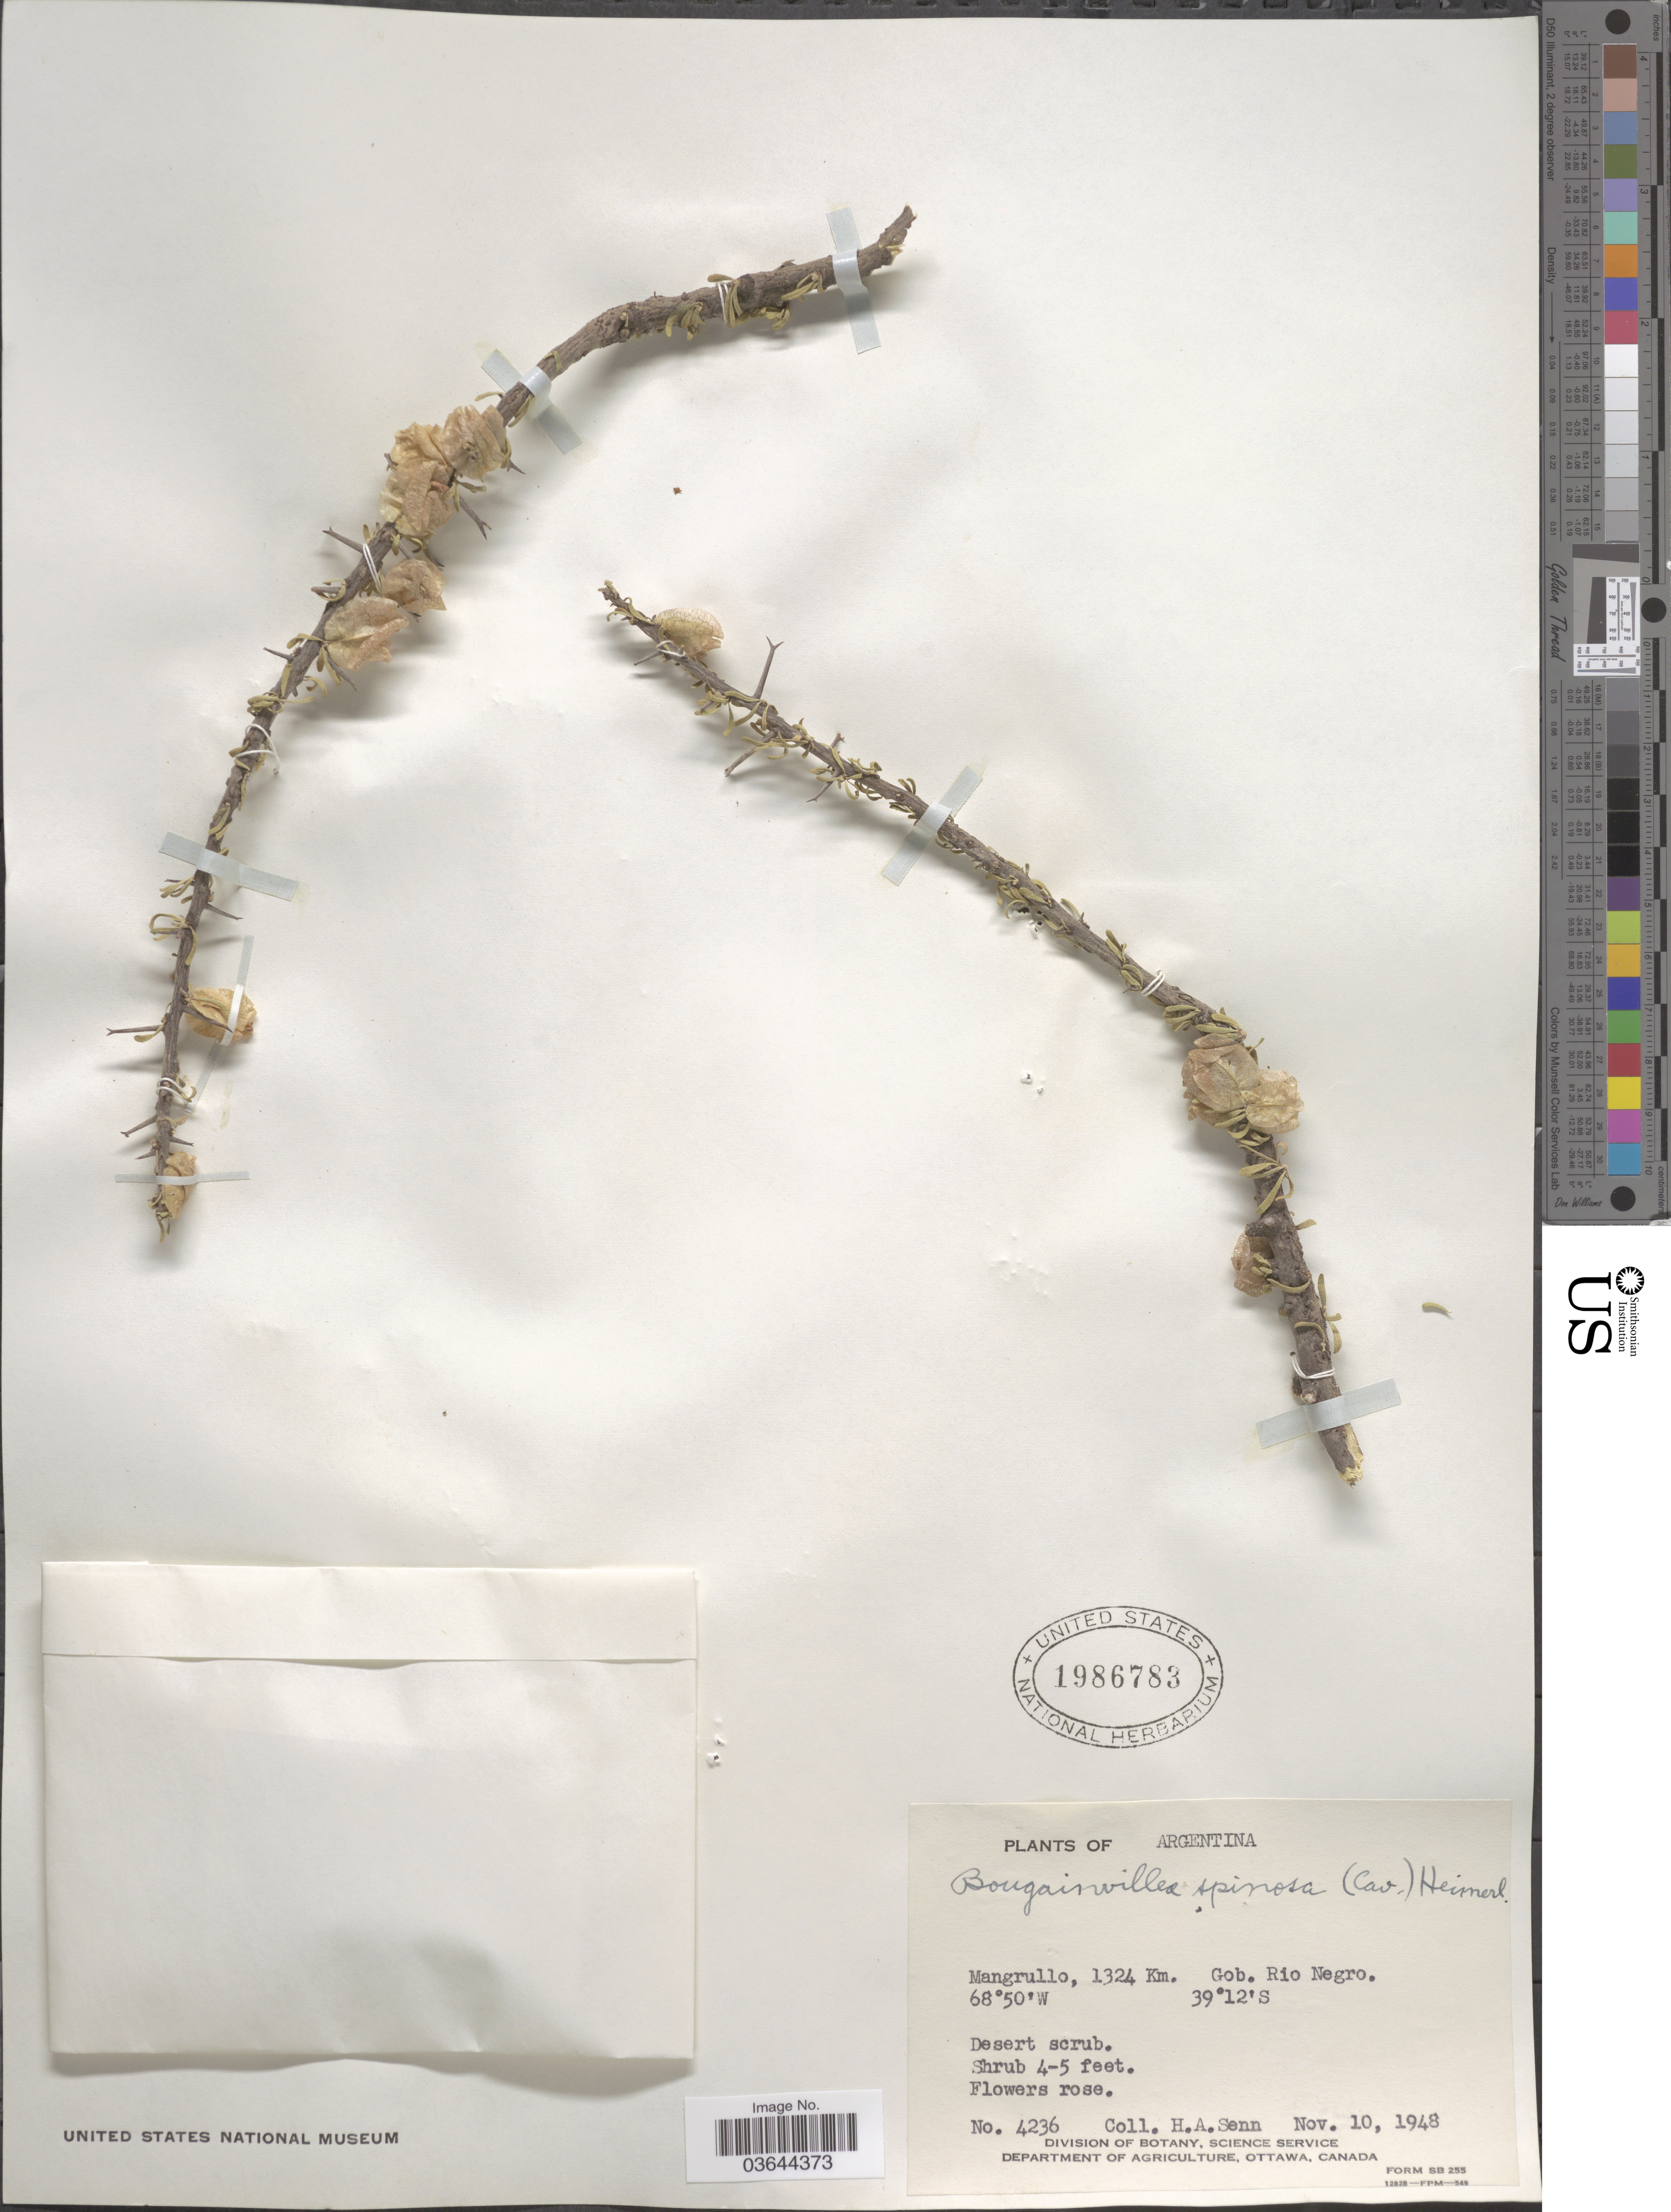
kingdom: Plantae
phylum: Tracheophyta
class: Magnoliopsida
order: Caryophyllales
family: Nyctaginaceae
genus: Bougainvillea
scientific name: Bougainvillea spinosa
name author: (Cav.) Heimerl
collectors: H. Senn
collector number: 4236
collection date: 1948-11-10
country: Argentina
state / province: Rio Negro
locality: Mangrullo, 1324 Km. Gob. Rio Negro.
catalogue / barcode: US 1986783